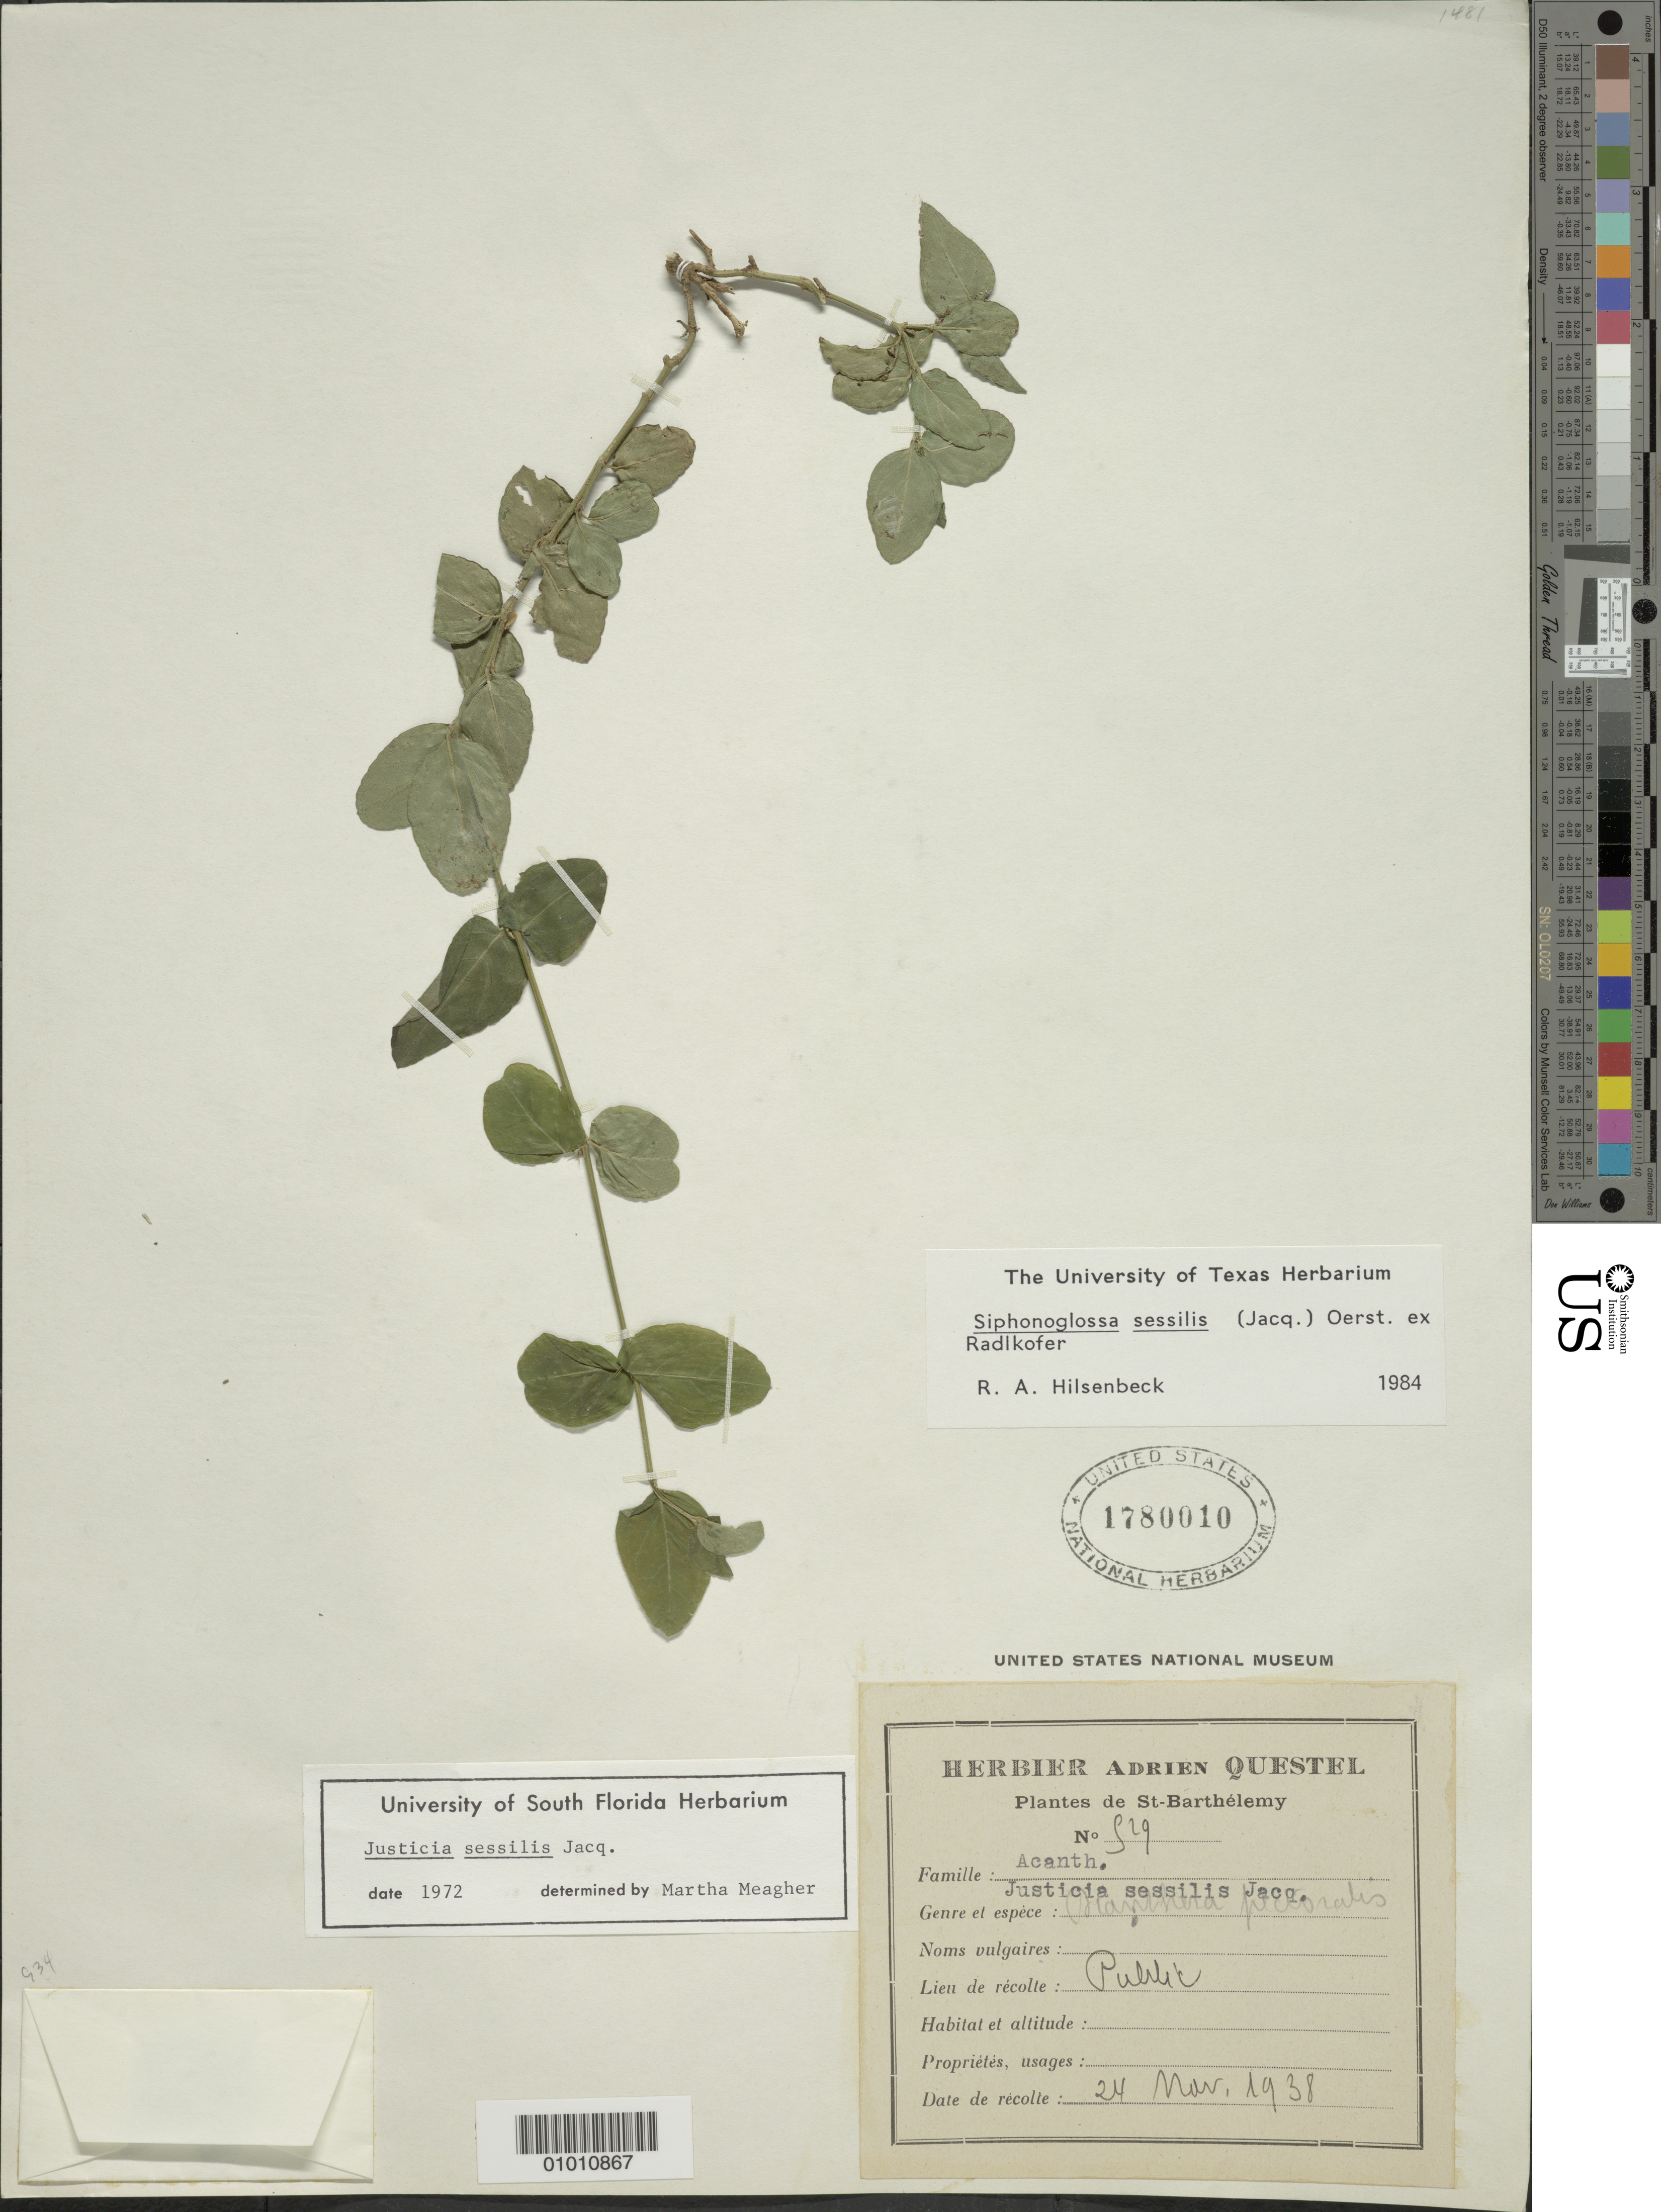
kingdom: Plantae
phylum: Tracheophyta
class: Magnoliopsida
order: Lamiales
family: Acanthaceae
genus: Siphonoglossa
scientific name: Siphonoglossa sessilis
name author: (Jacq.) D.N. Gibson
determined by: Hilsenbeck, R. A.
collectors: A. Questel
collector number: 519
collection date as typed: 24 Mar 1938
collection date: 1938-03-24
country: Saint Barthélemy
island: St. Barthélemy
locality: Public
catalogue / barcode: US 1780010